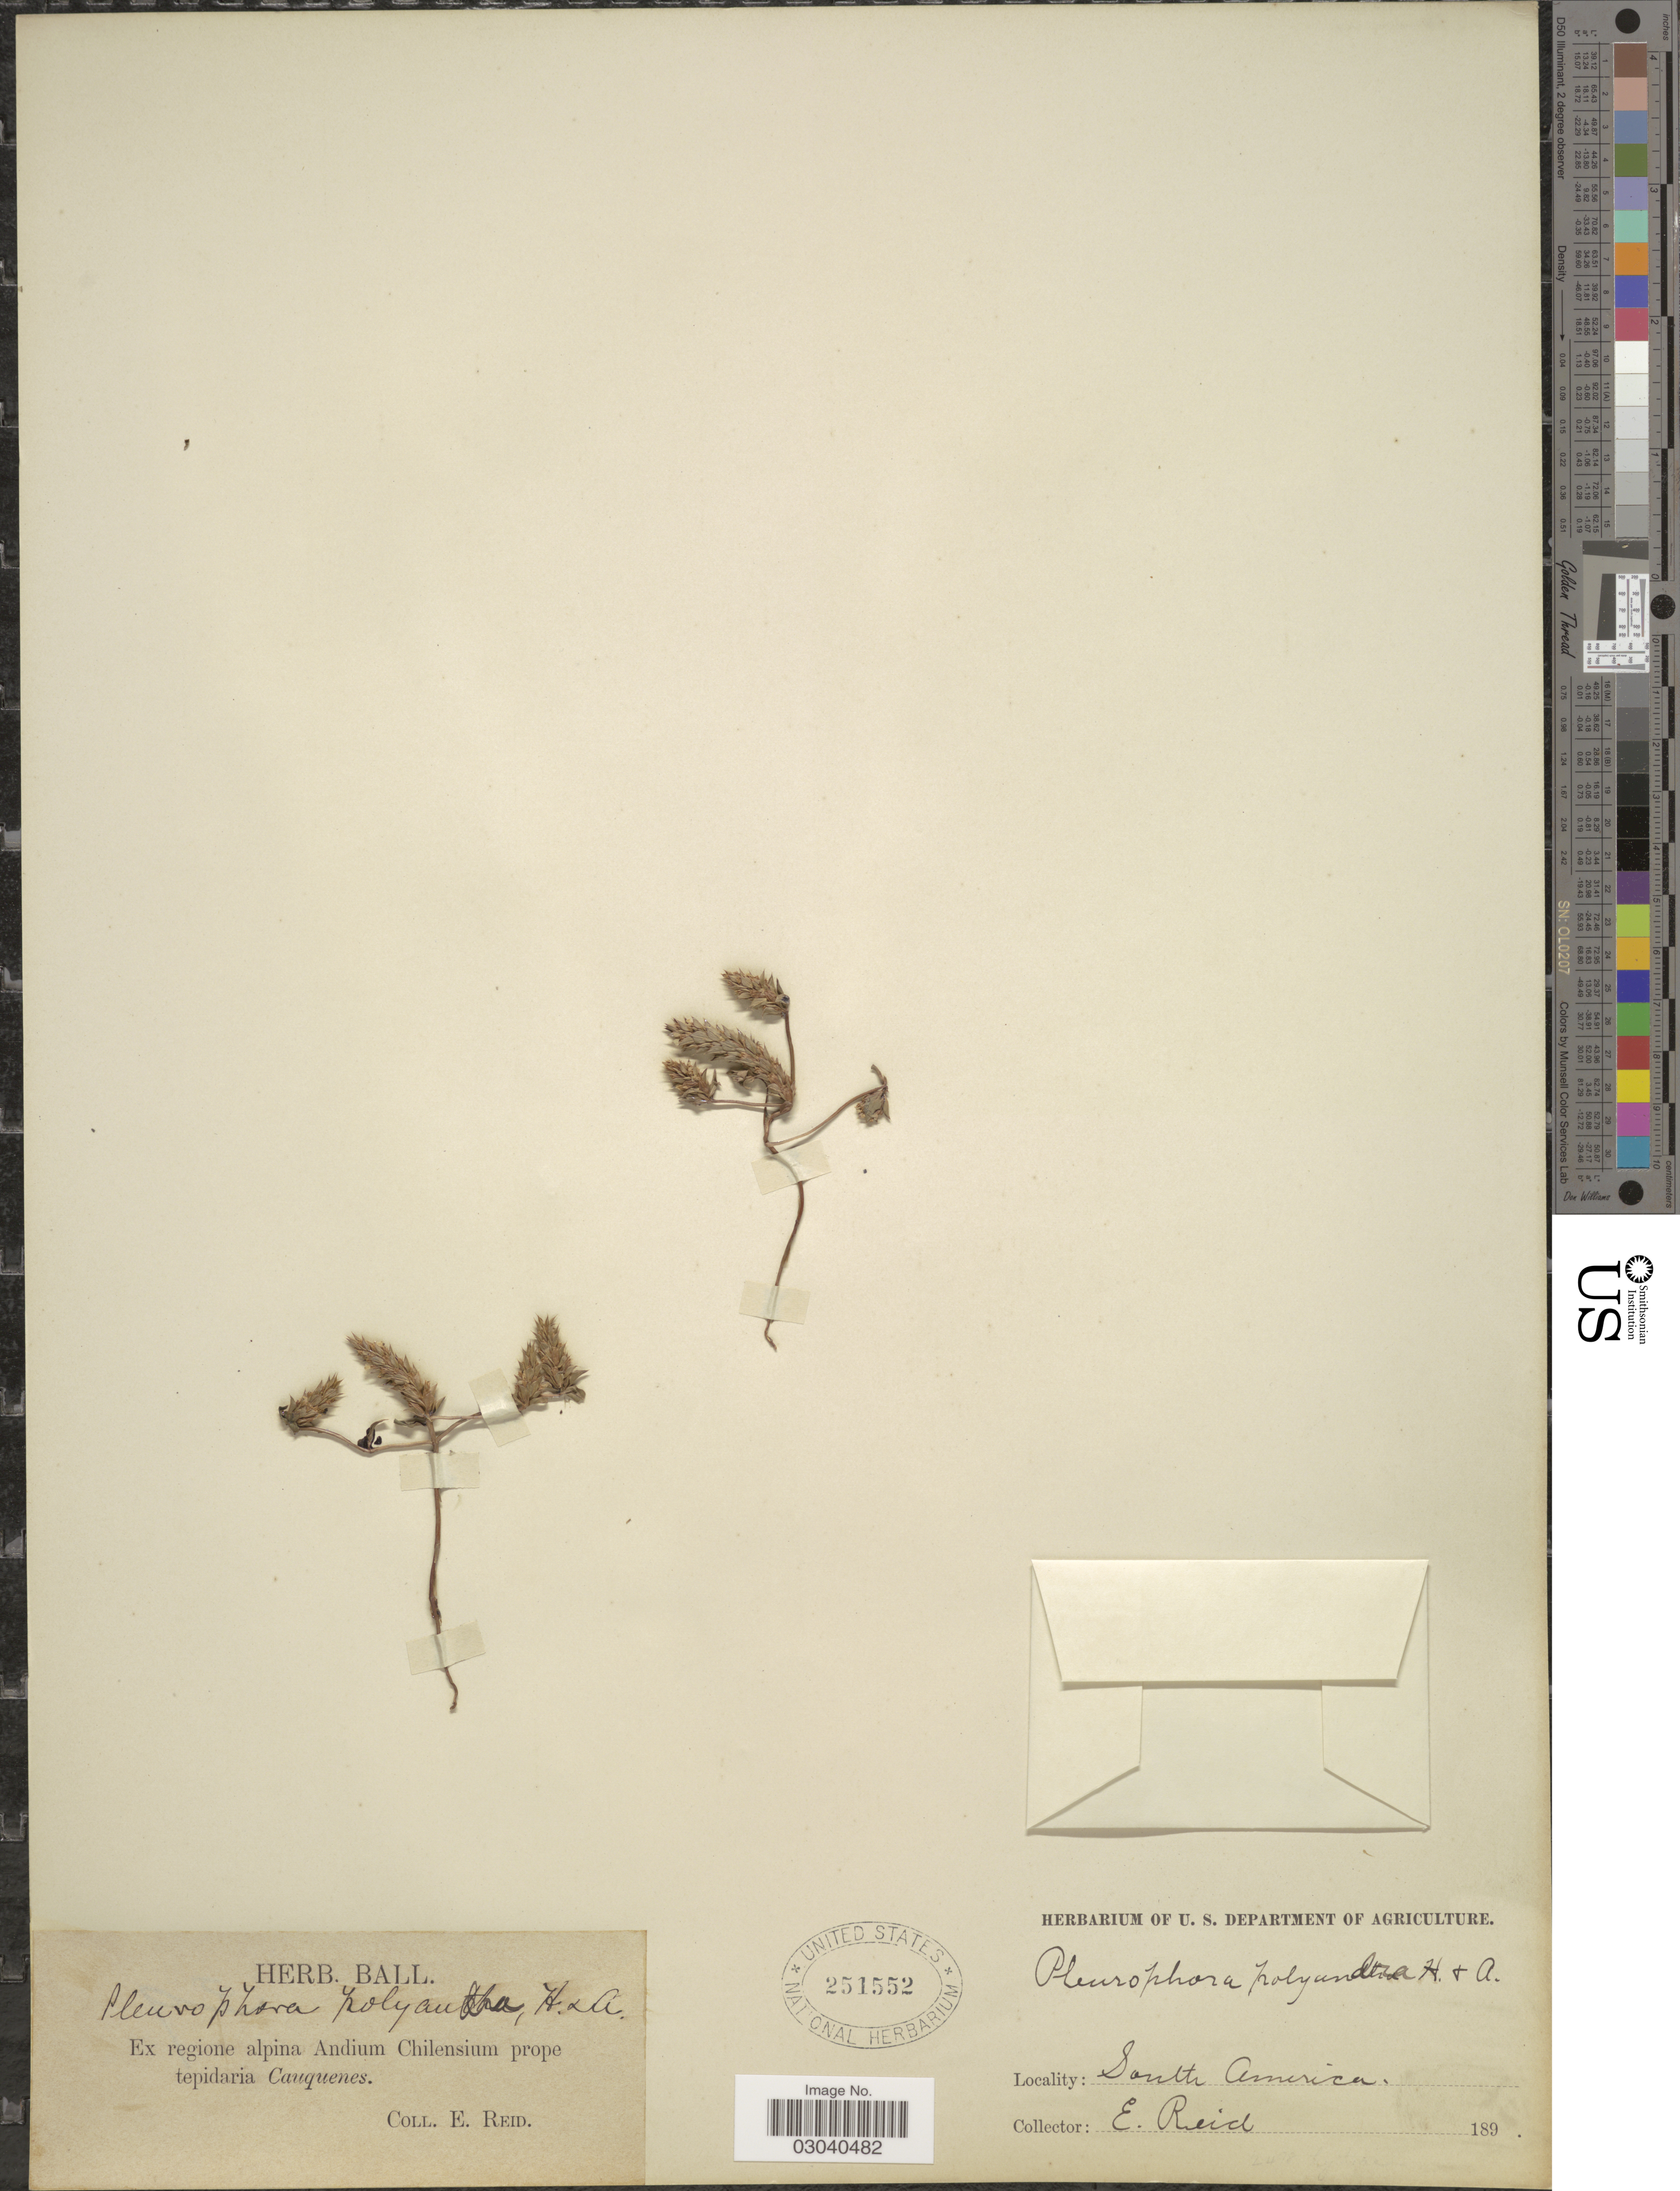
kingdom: Plantae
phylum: Tracheophyta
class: Magnoliopsida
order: Myrtales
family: Lythraceae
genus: Pleurophora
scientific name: Pleurophora polyandra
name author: Hook. & Arn.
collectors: E. Reid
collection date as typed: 189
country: Chile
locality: Ex regione alpina Andium Chilensium prope tepidaria Cauquenes.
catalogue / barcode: US 251552